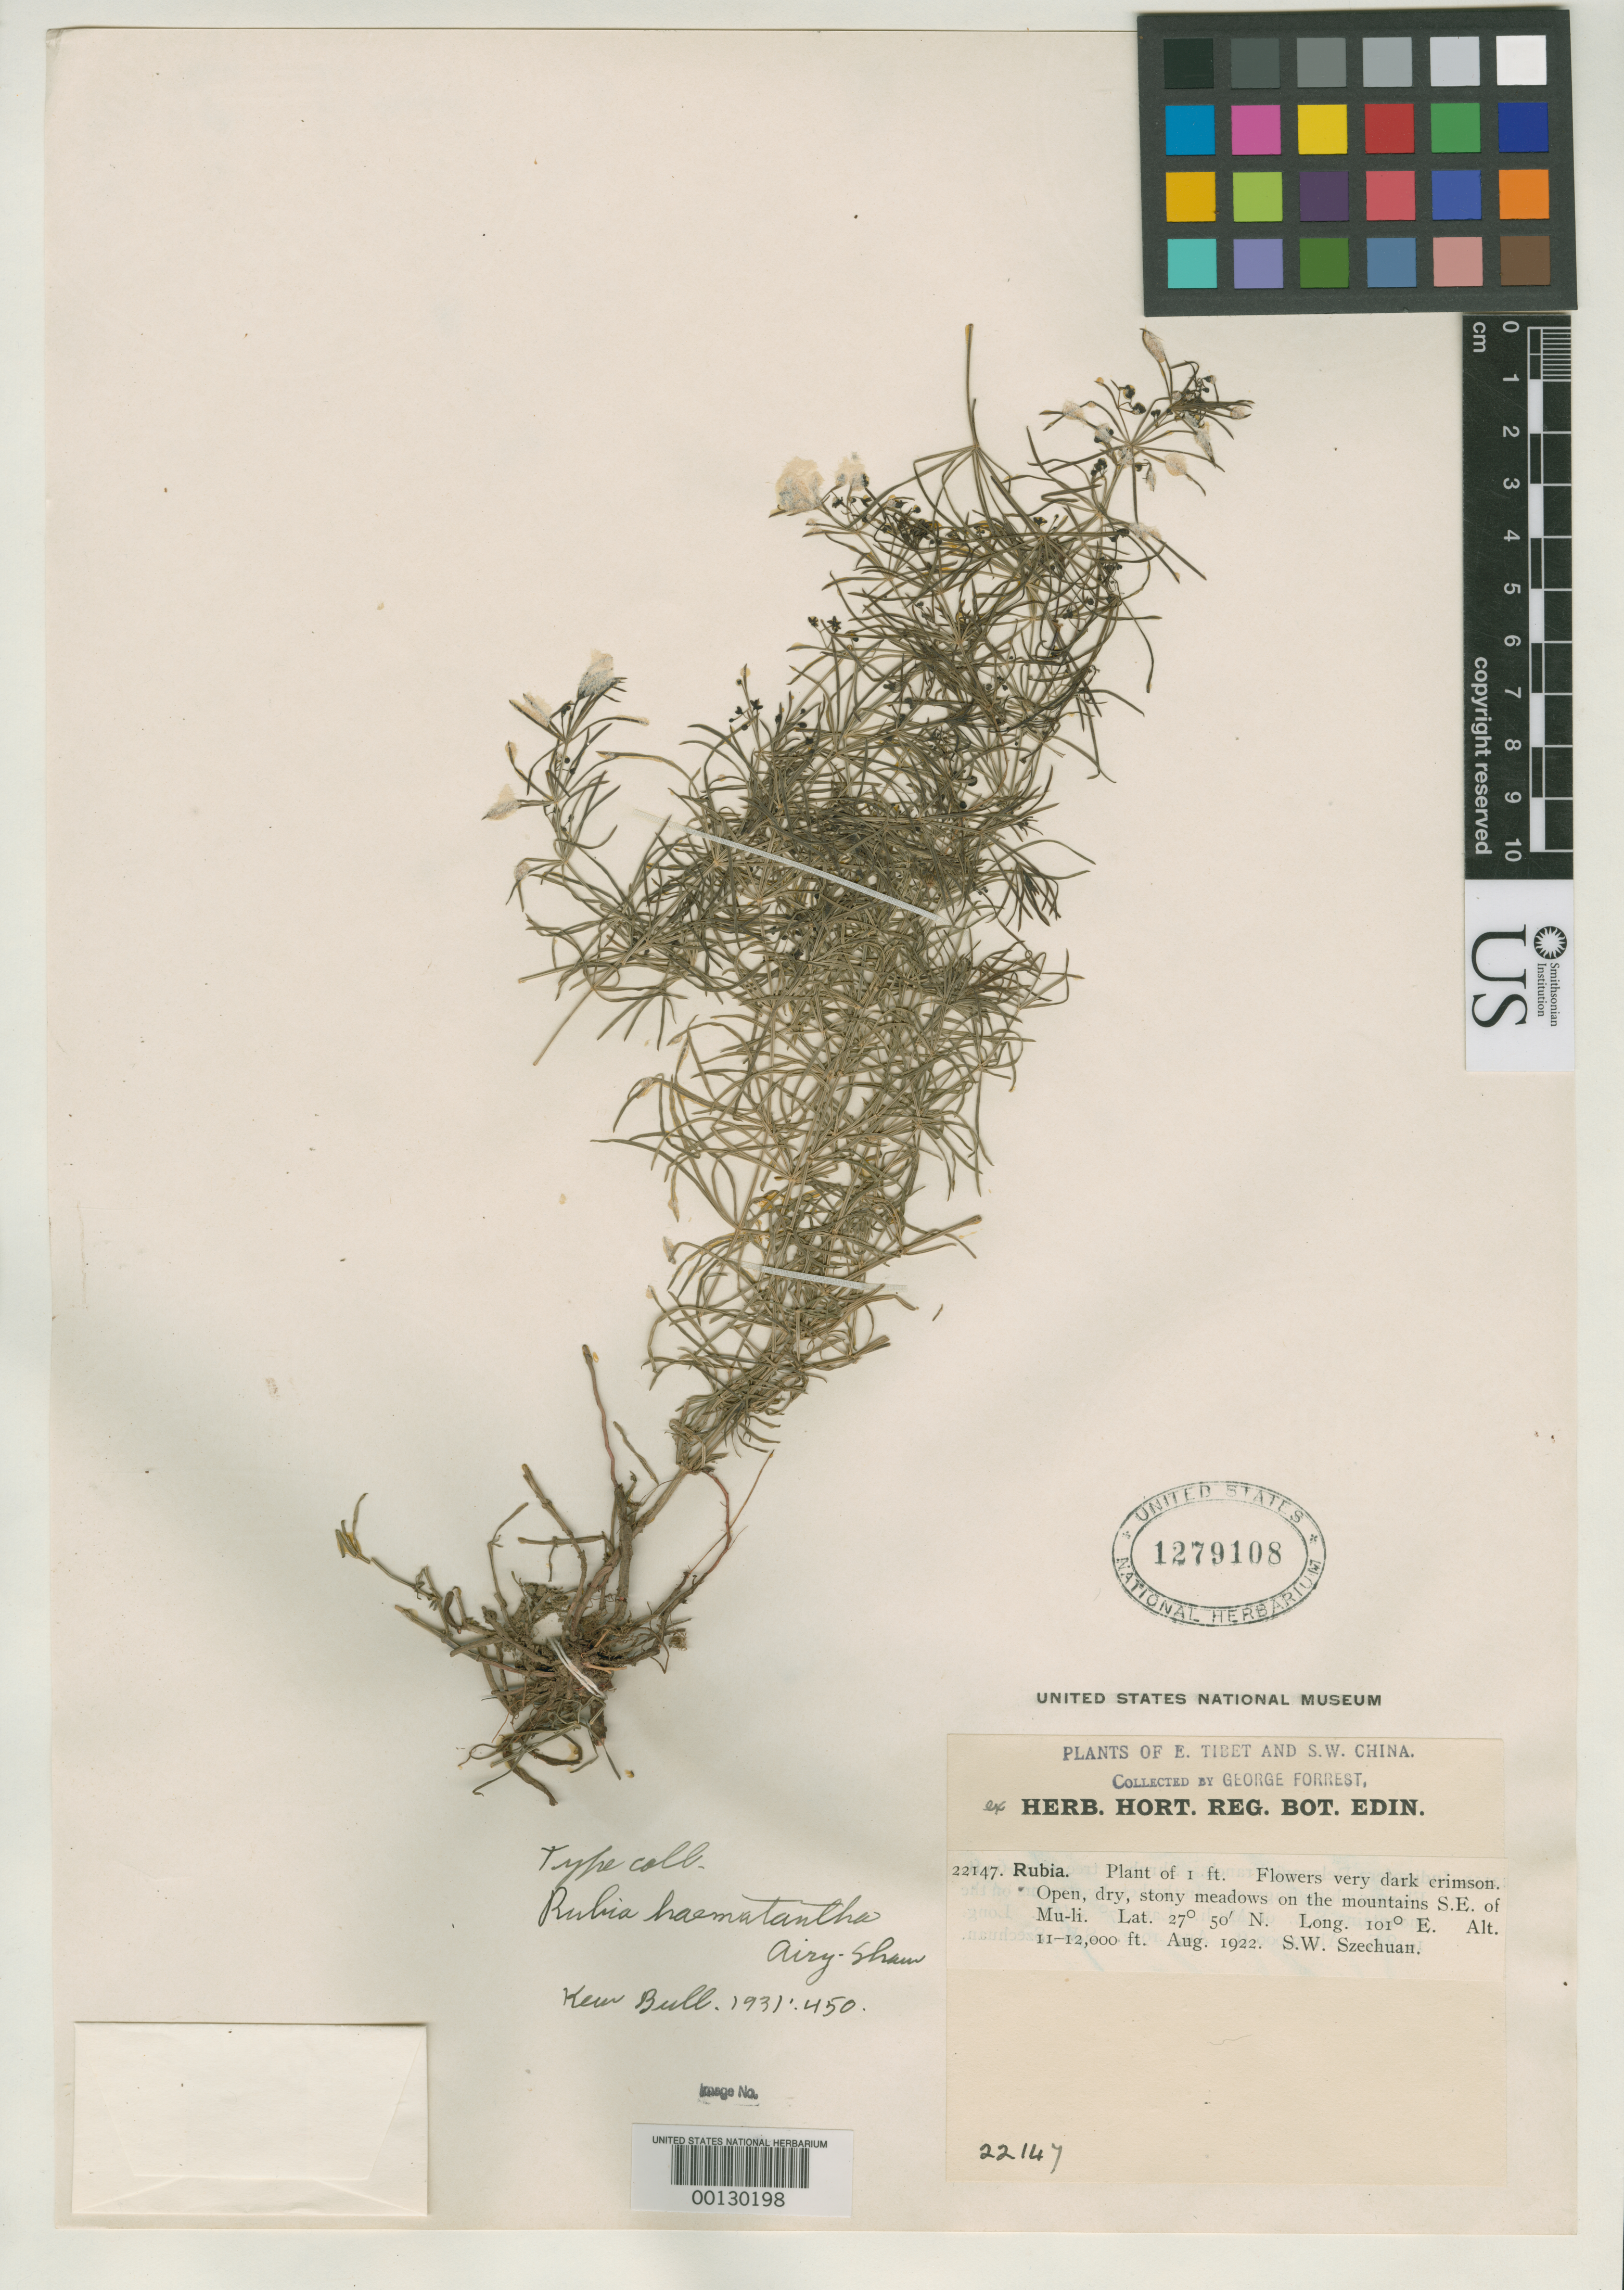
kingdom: Plantae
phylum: Tracheophyta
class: Magnoliopsida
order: Gentianales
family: Rubiaceae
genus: Rubia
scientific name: Rubia haematantha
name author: Airy Shaw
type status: Isotype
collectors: G. Forrest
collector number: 22147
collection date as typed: Aug 1922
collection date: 1922-08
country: China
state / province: Sichuan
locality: SE of Muli.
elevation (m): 3300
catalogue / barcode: US 1279108